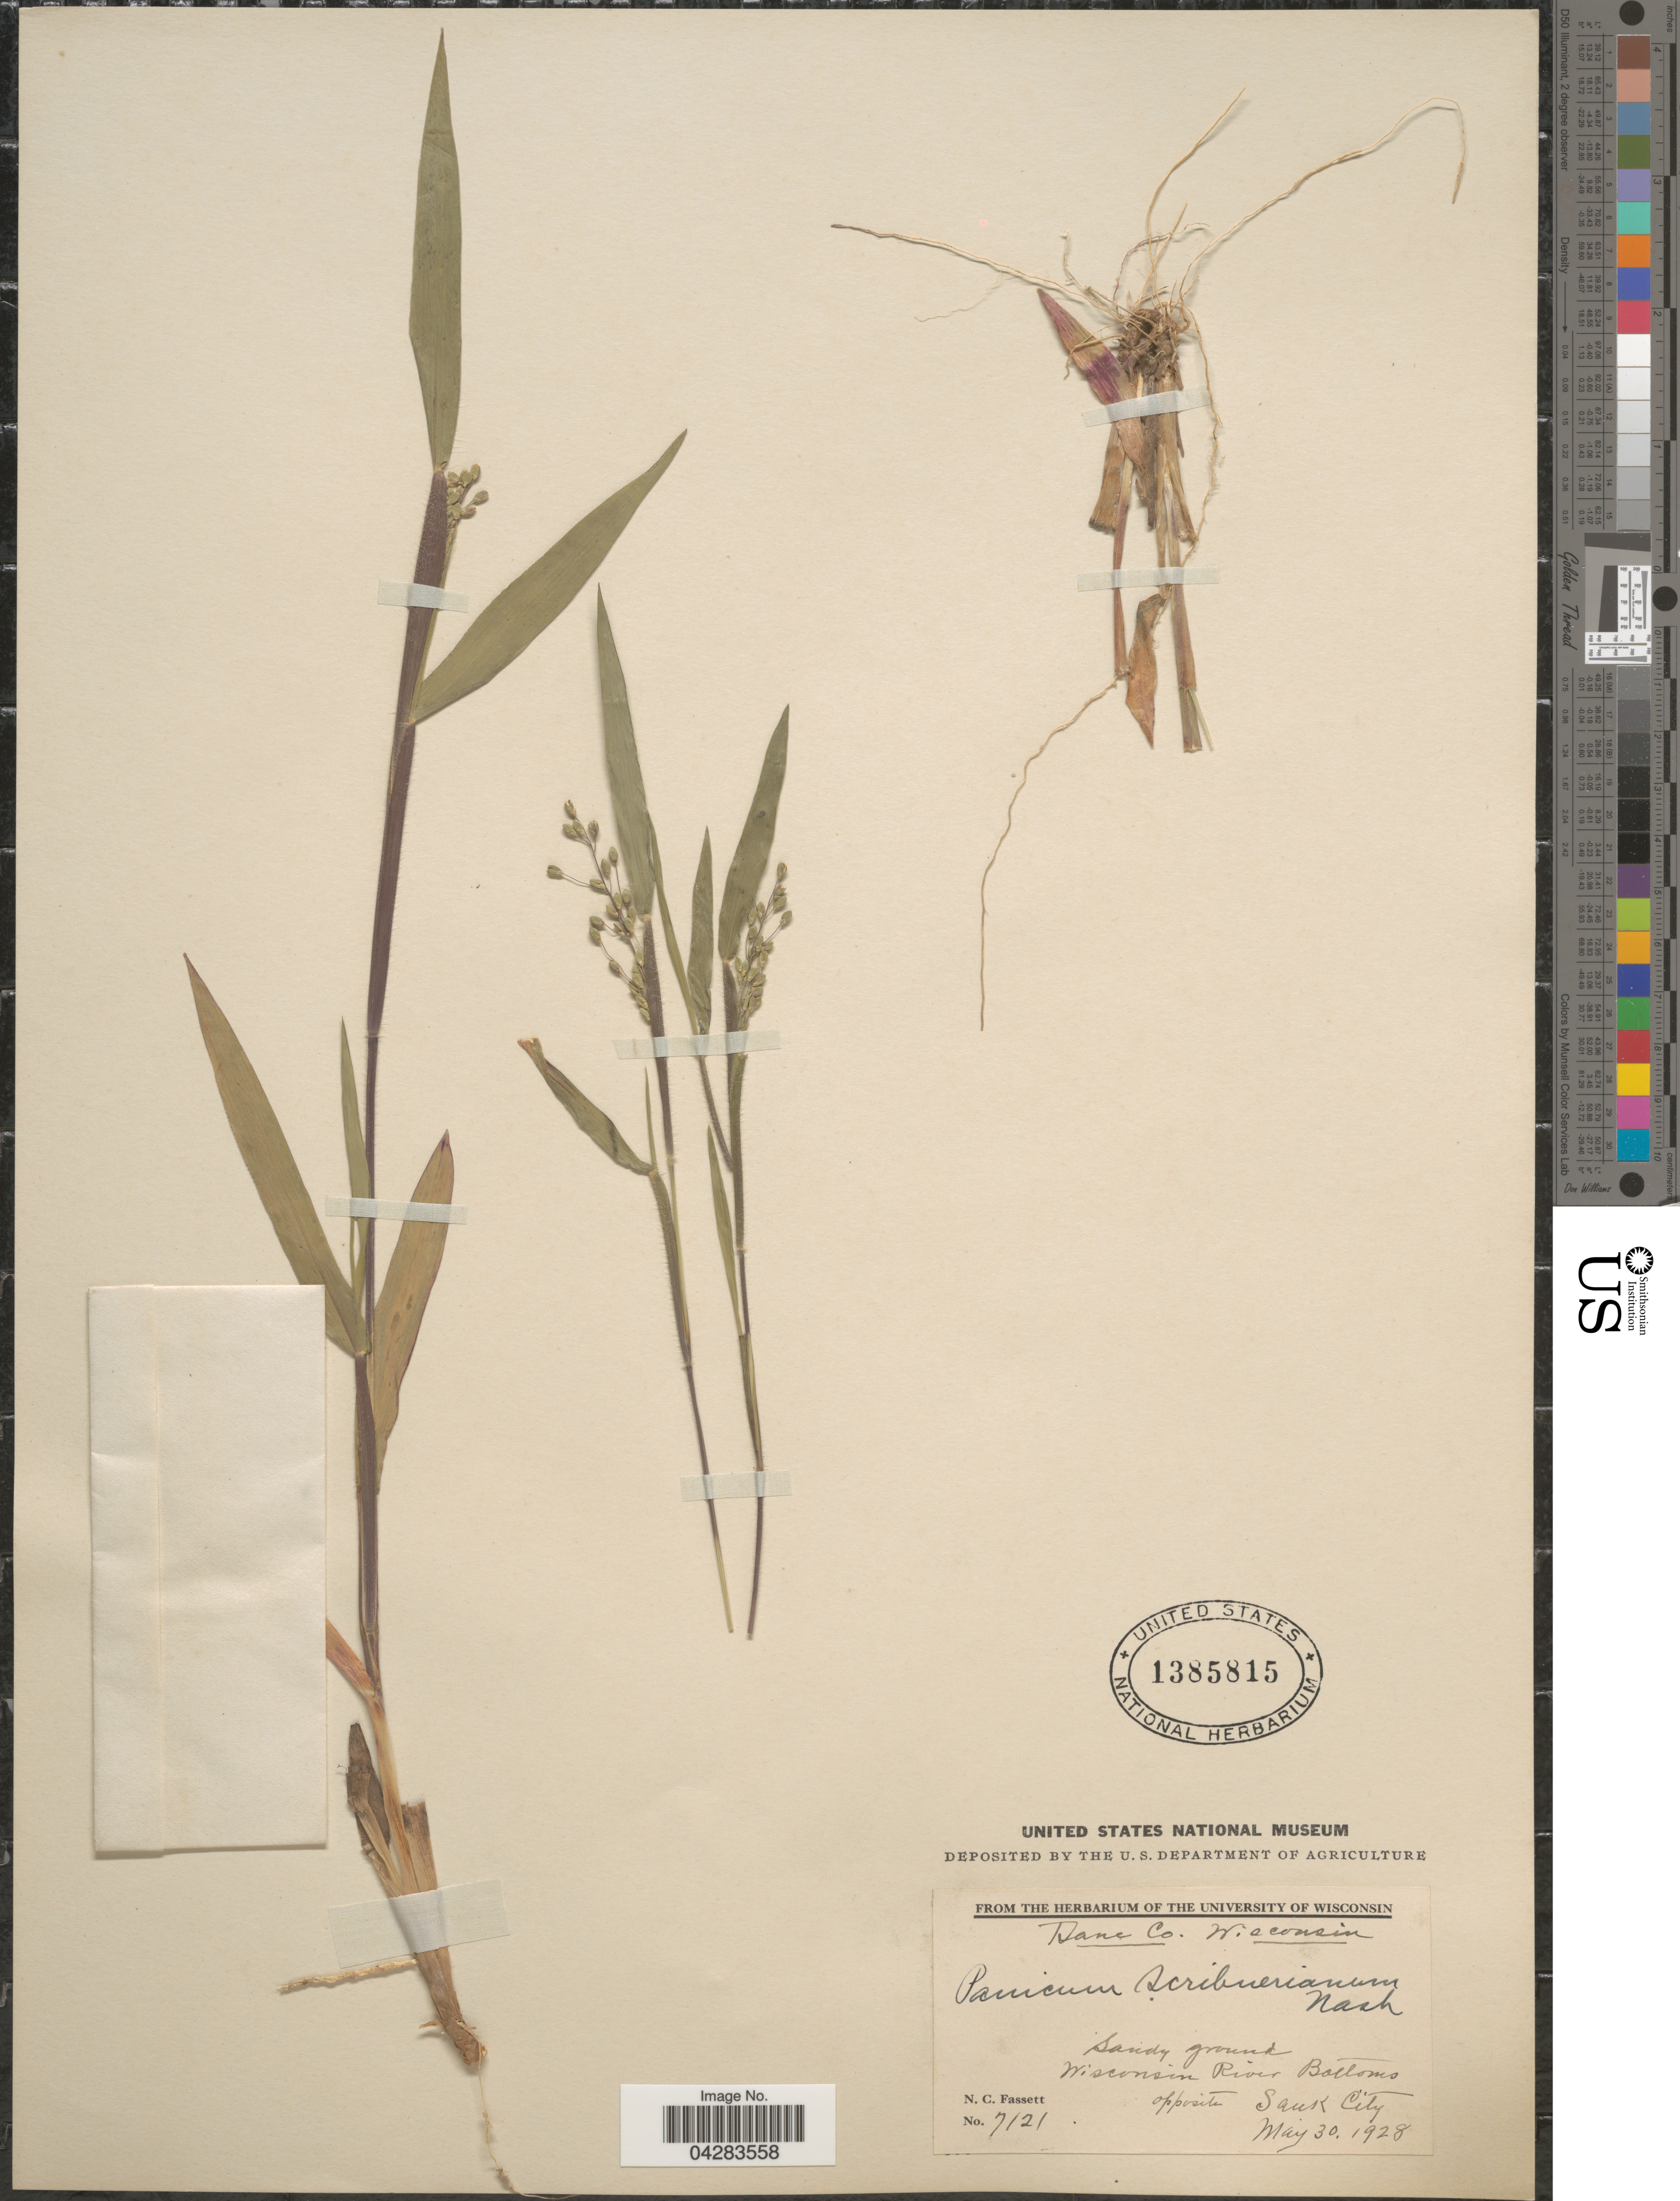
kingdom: Plantae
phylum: Tracheophyta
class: Liliopsida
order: Poales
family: Poaceae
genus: Dichanthelium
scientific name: Dichanthelium oligosanthes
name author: (Schult.) Gould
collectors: N. C. Fassett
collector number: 7121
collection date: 1928-05-30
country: United States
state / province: Wisconsin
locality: Dane Co. Wisconsin River Bottoms opposite Sauk City.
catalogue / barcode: US 1385815